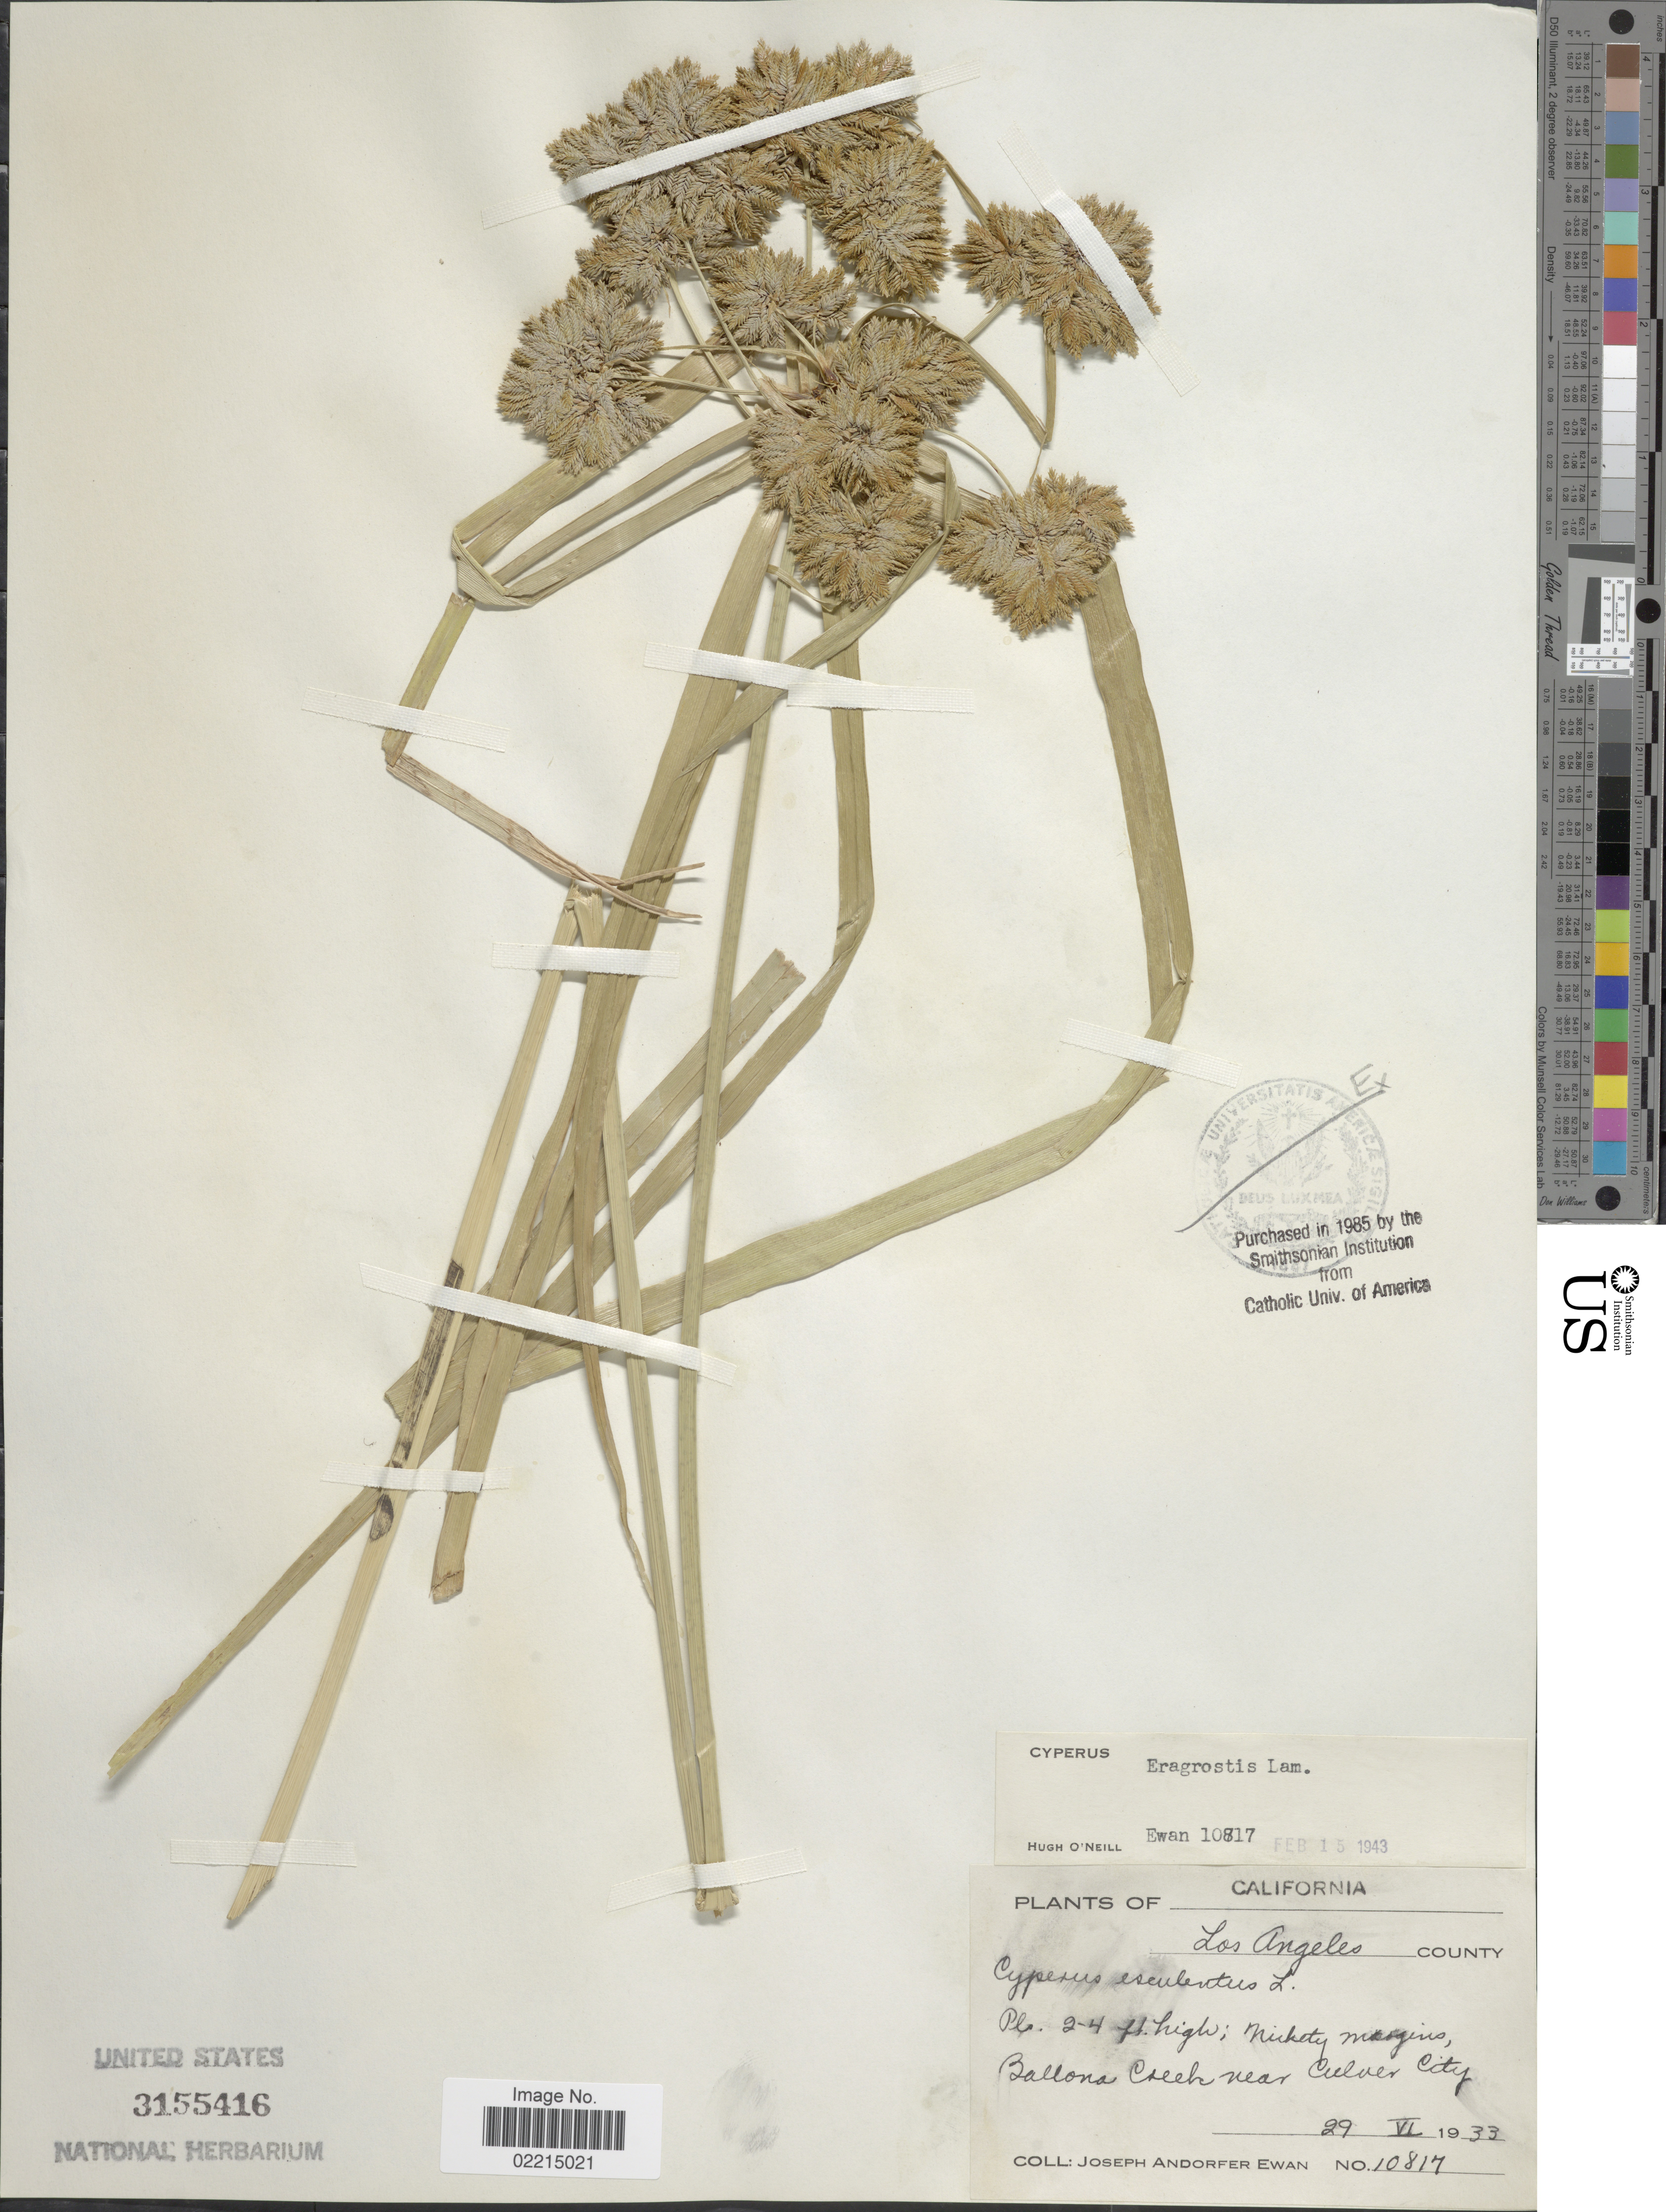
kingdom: Plantae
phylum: Tracheophyta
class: Liliopsida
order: Poales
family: Cyperaceae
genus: Cyperus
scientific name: Cyperus eragrostis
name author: Lam.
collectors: J. A. Ewan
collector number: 10817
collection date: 1933-06-29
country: United States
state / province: California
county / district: Los Angeles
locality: Los Angeles County. Ballona Creek near Culver City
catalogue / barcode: US 3155416